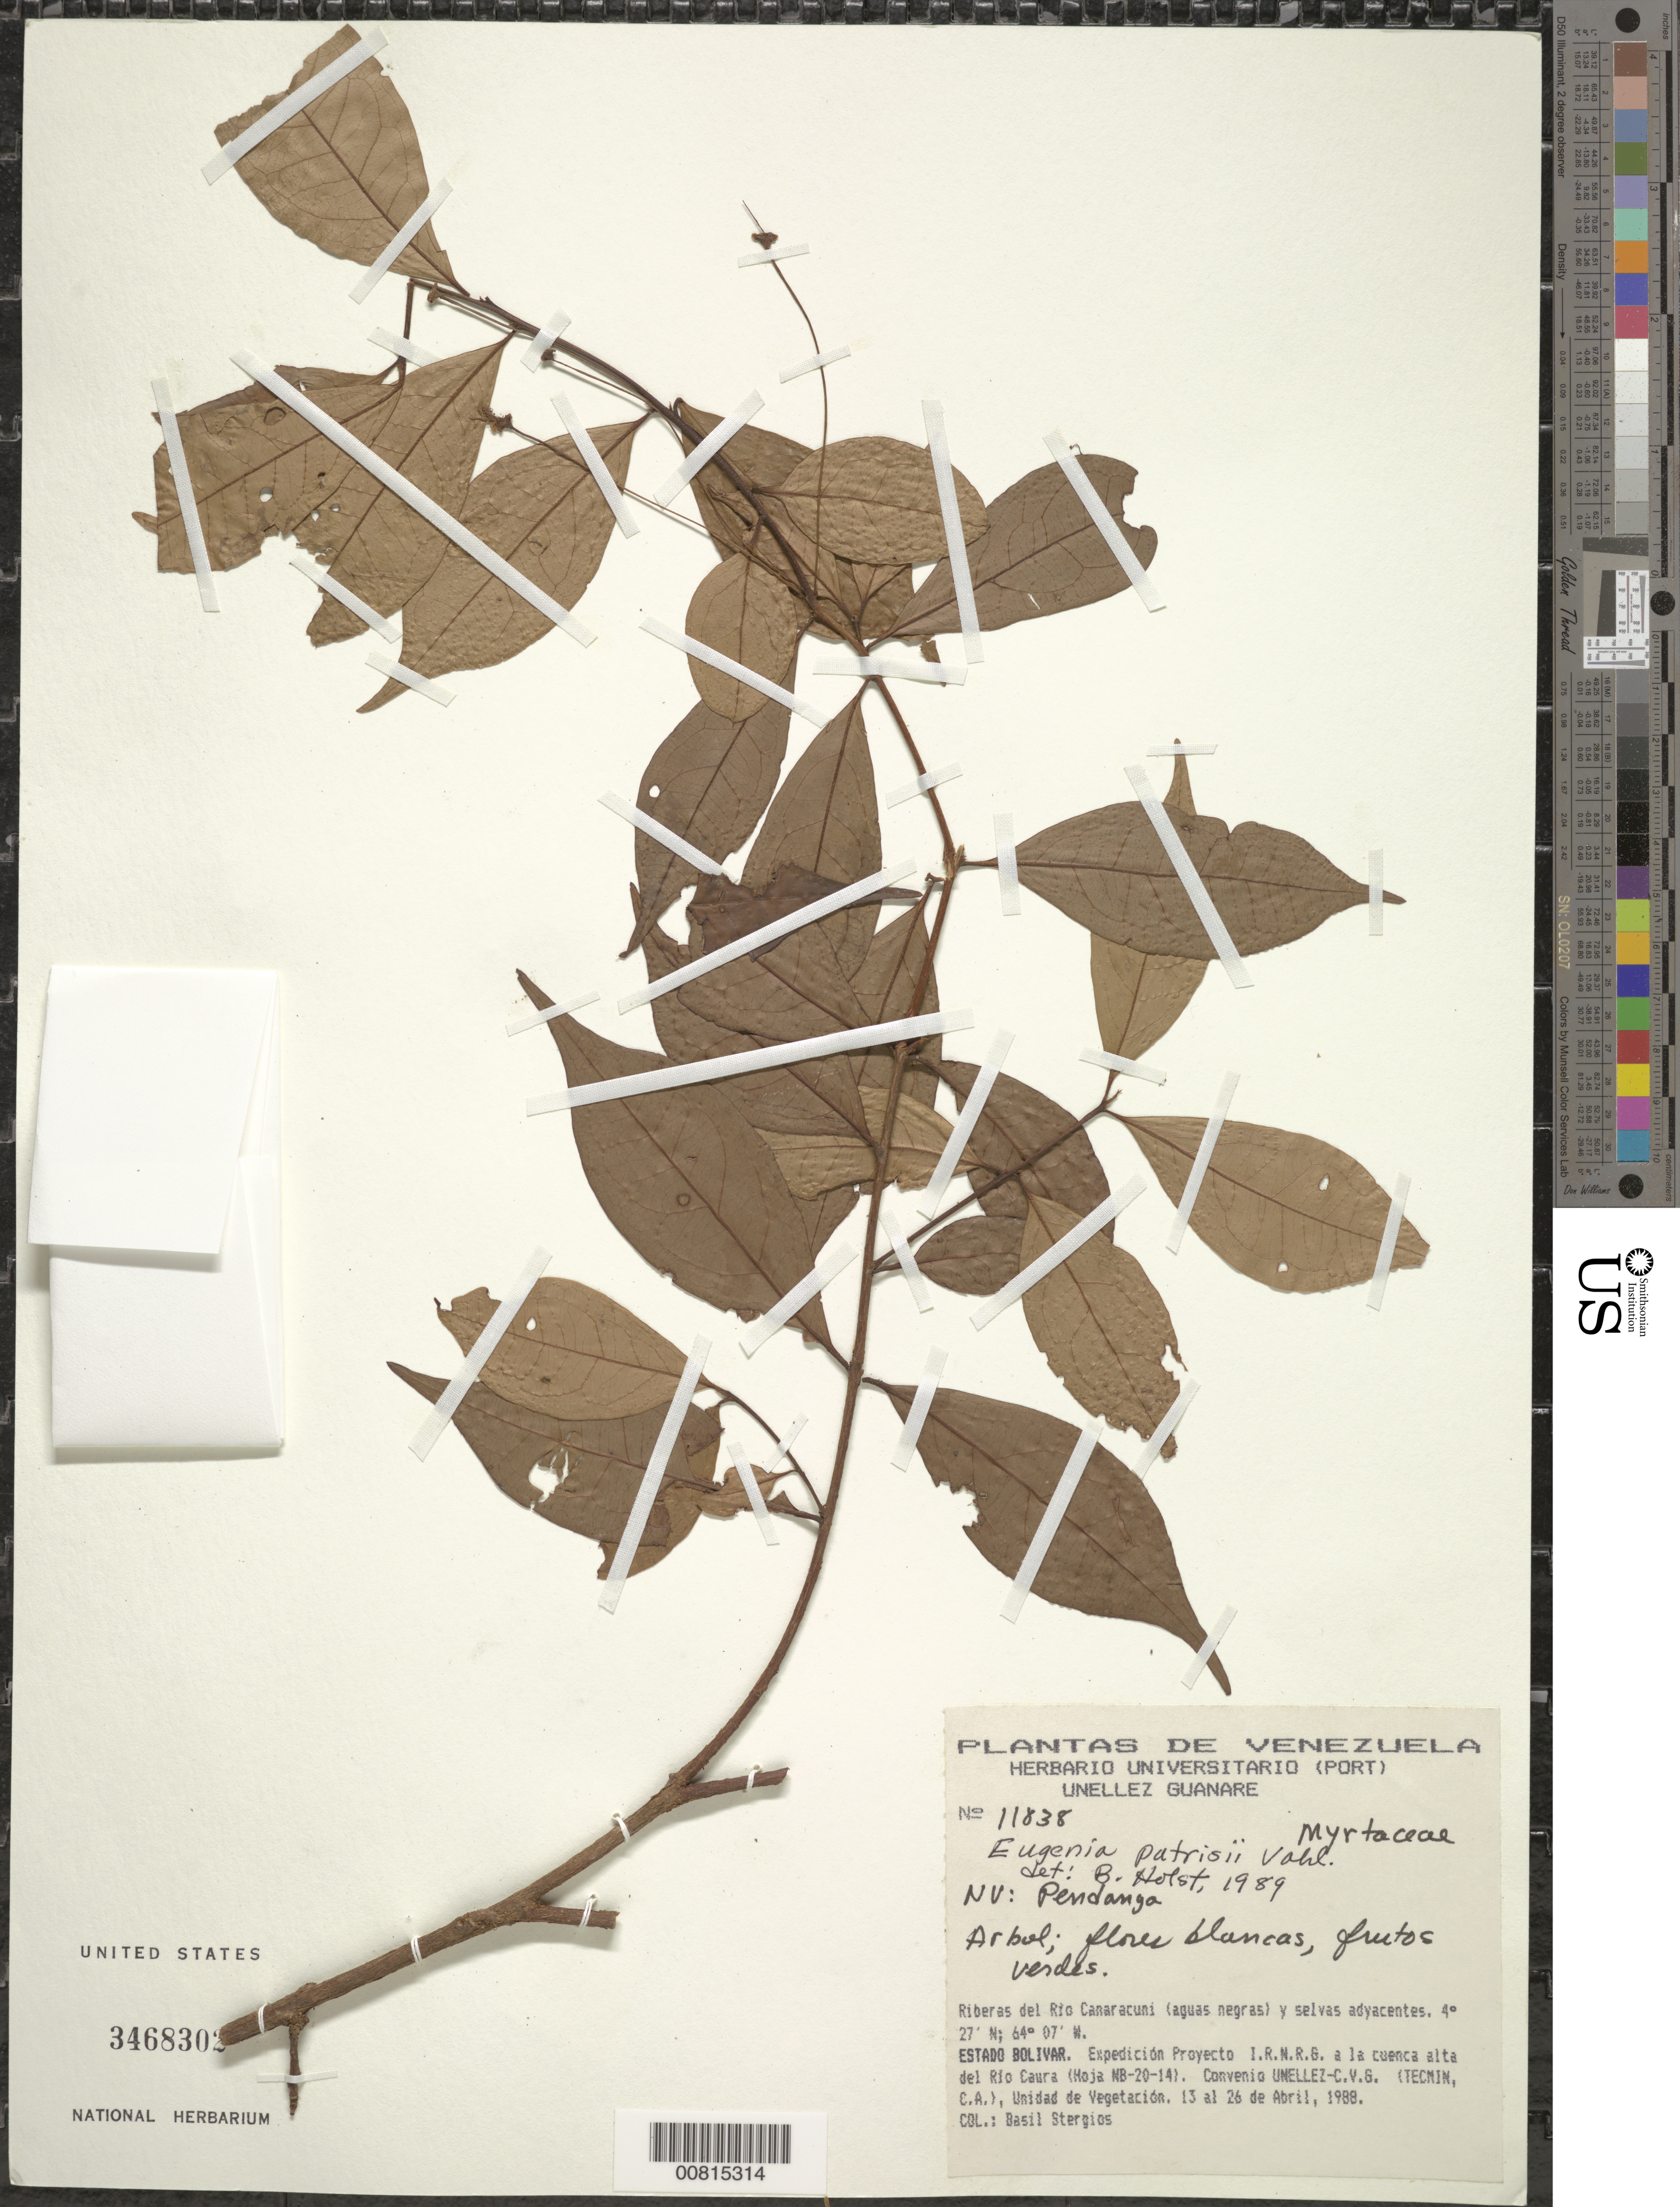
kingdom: Plantae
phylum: Tracheophyta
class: Magnoliopsida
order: Myrtales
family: Myrtaceae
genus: Eugenia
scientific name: Eugenia patrisii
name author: Vahl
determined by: Holst, Bruce K.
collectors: B. G. Stergios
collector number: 11838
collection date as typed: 13-Apr-89 to 26-Apr-88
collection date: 1988-04-26/1989-04-13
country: Venezuela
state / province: Bolívar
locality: Río Canarcuni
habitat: Riberas del río (aguas negra) y selvas adyacentes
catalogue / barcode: US 3468302